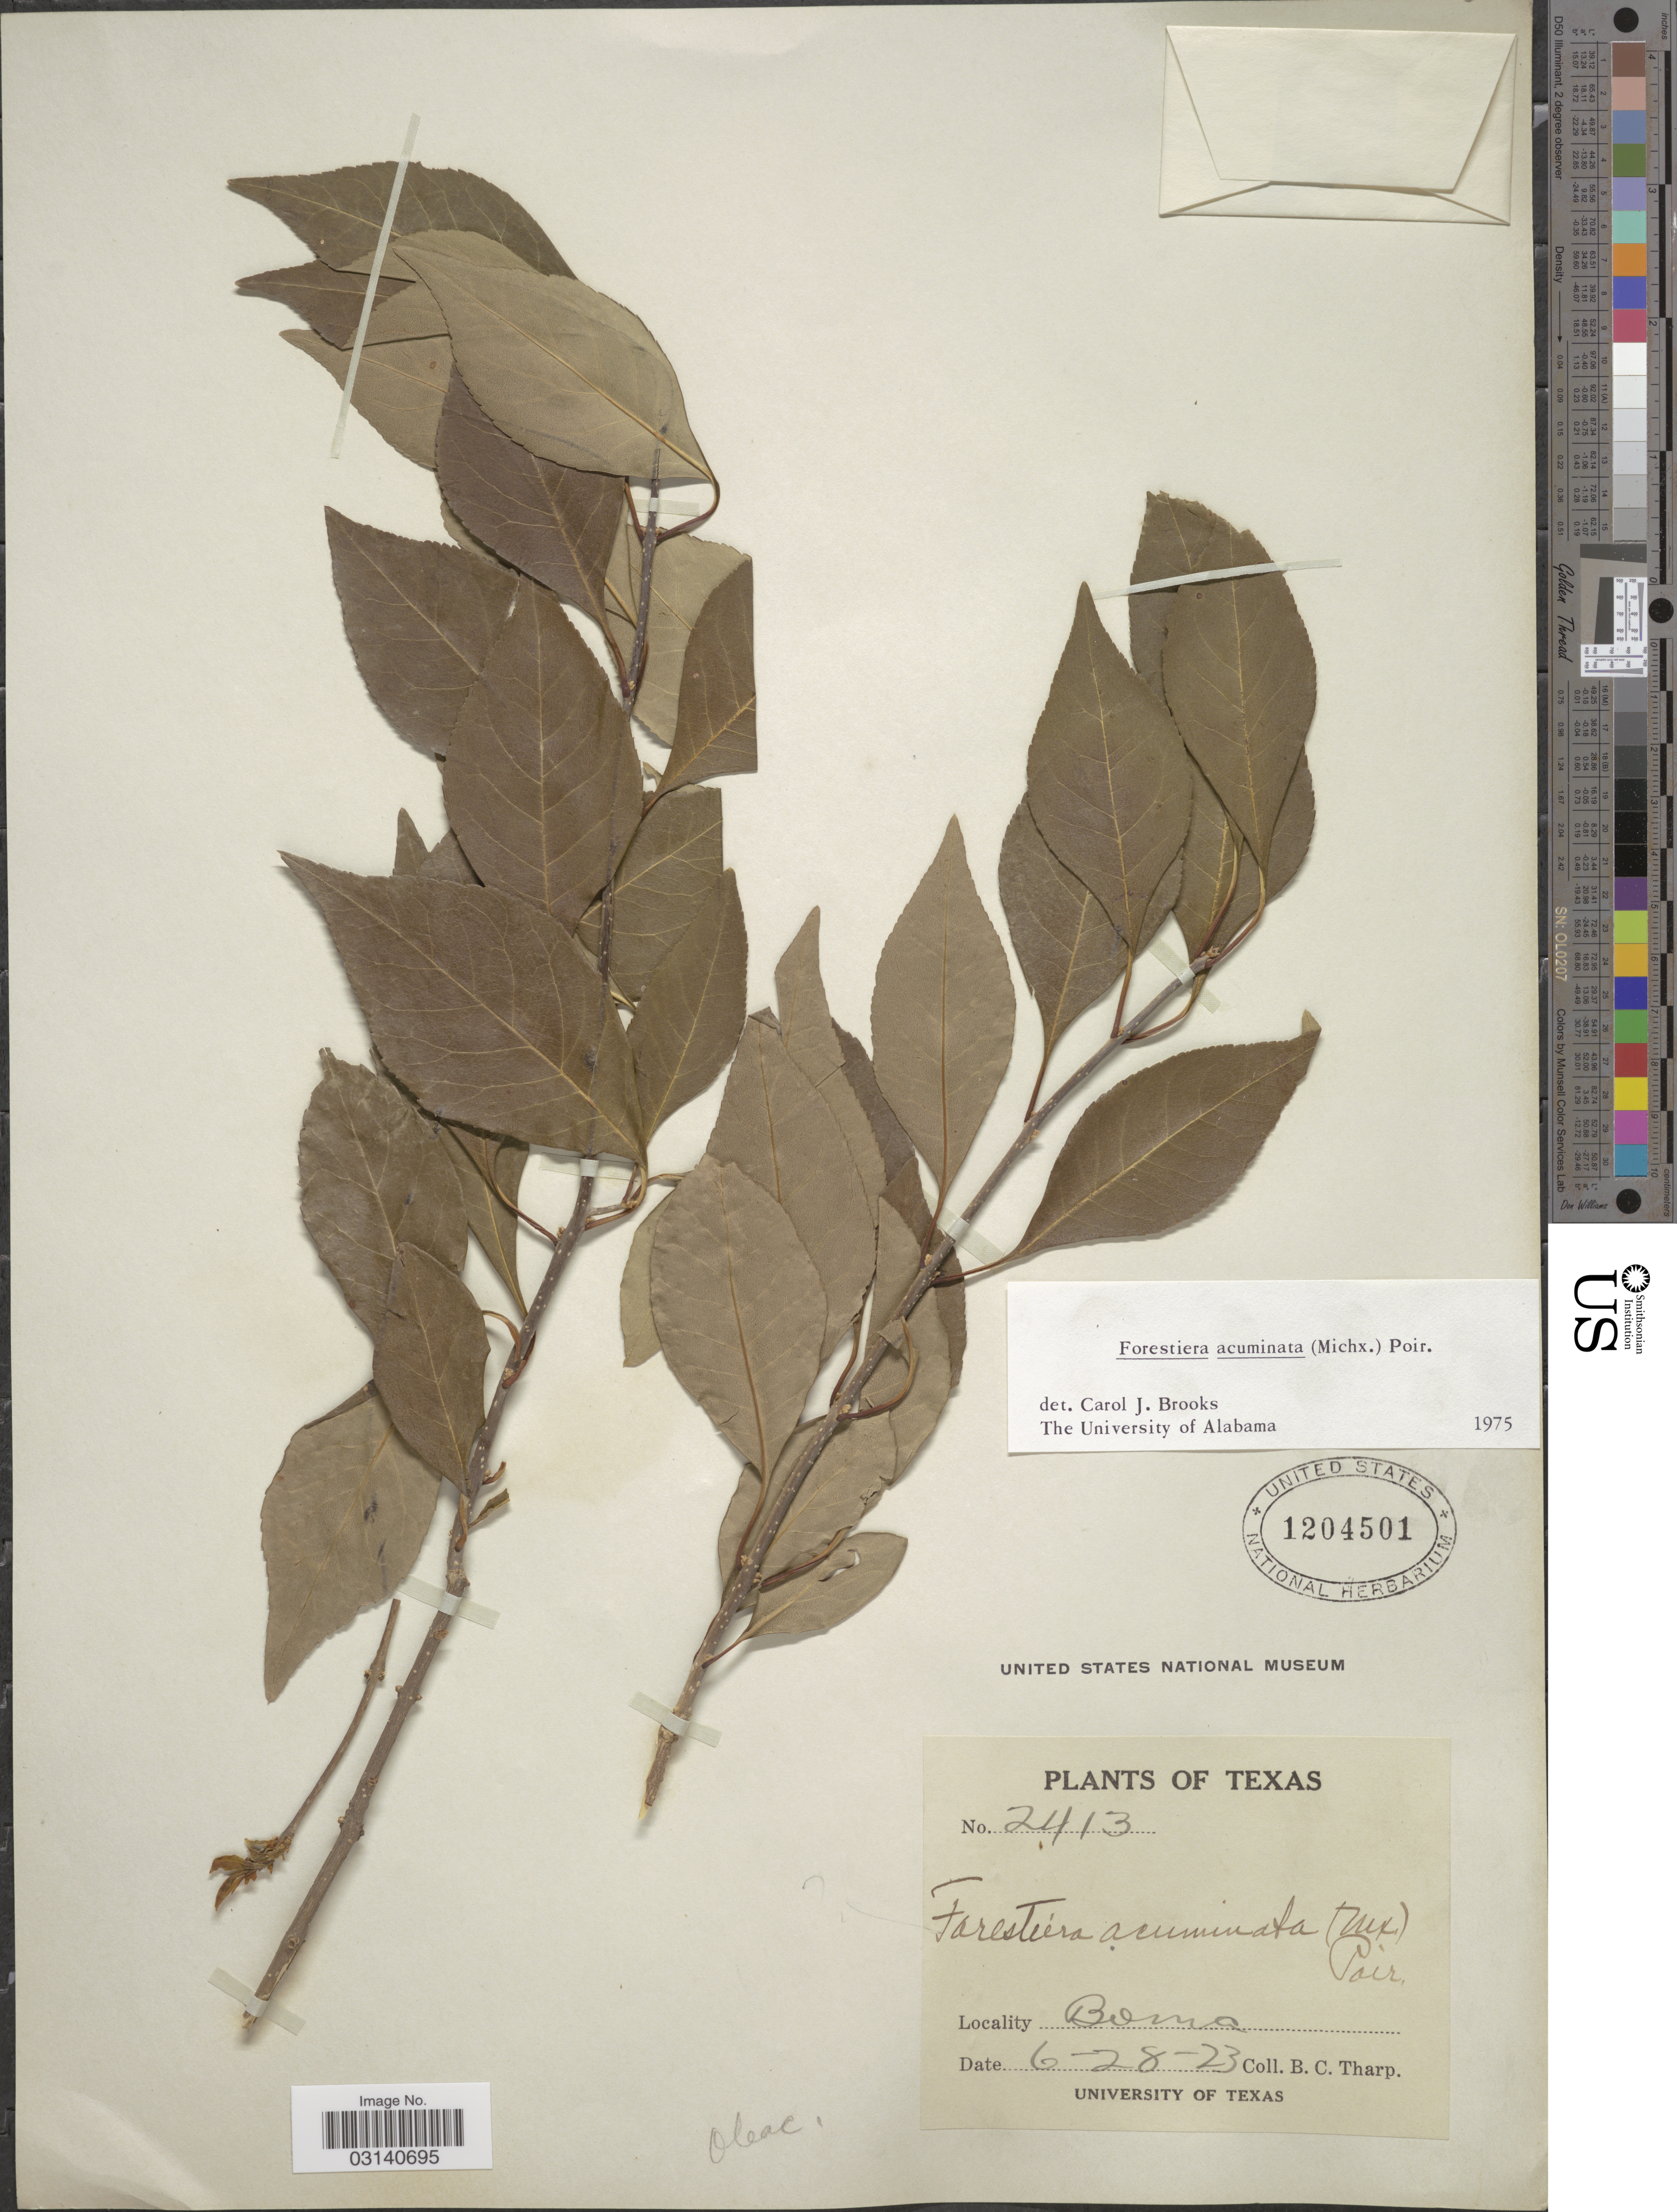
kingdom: Plantae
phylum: Tracheophyta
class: Magnoliopsida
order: Lamiales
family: Oleaceae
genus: Forestiera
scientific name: Forestiera acuminata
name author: (Michx.) Poir.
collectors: B. C. Tharp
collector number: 2413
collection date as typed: Transcribed d/m/y: 28/6/23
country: United States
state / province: Texas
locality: Boma.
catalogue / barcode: US 1204501